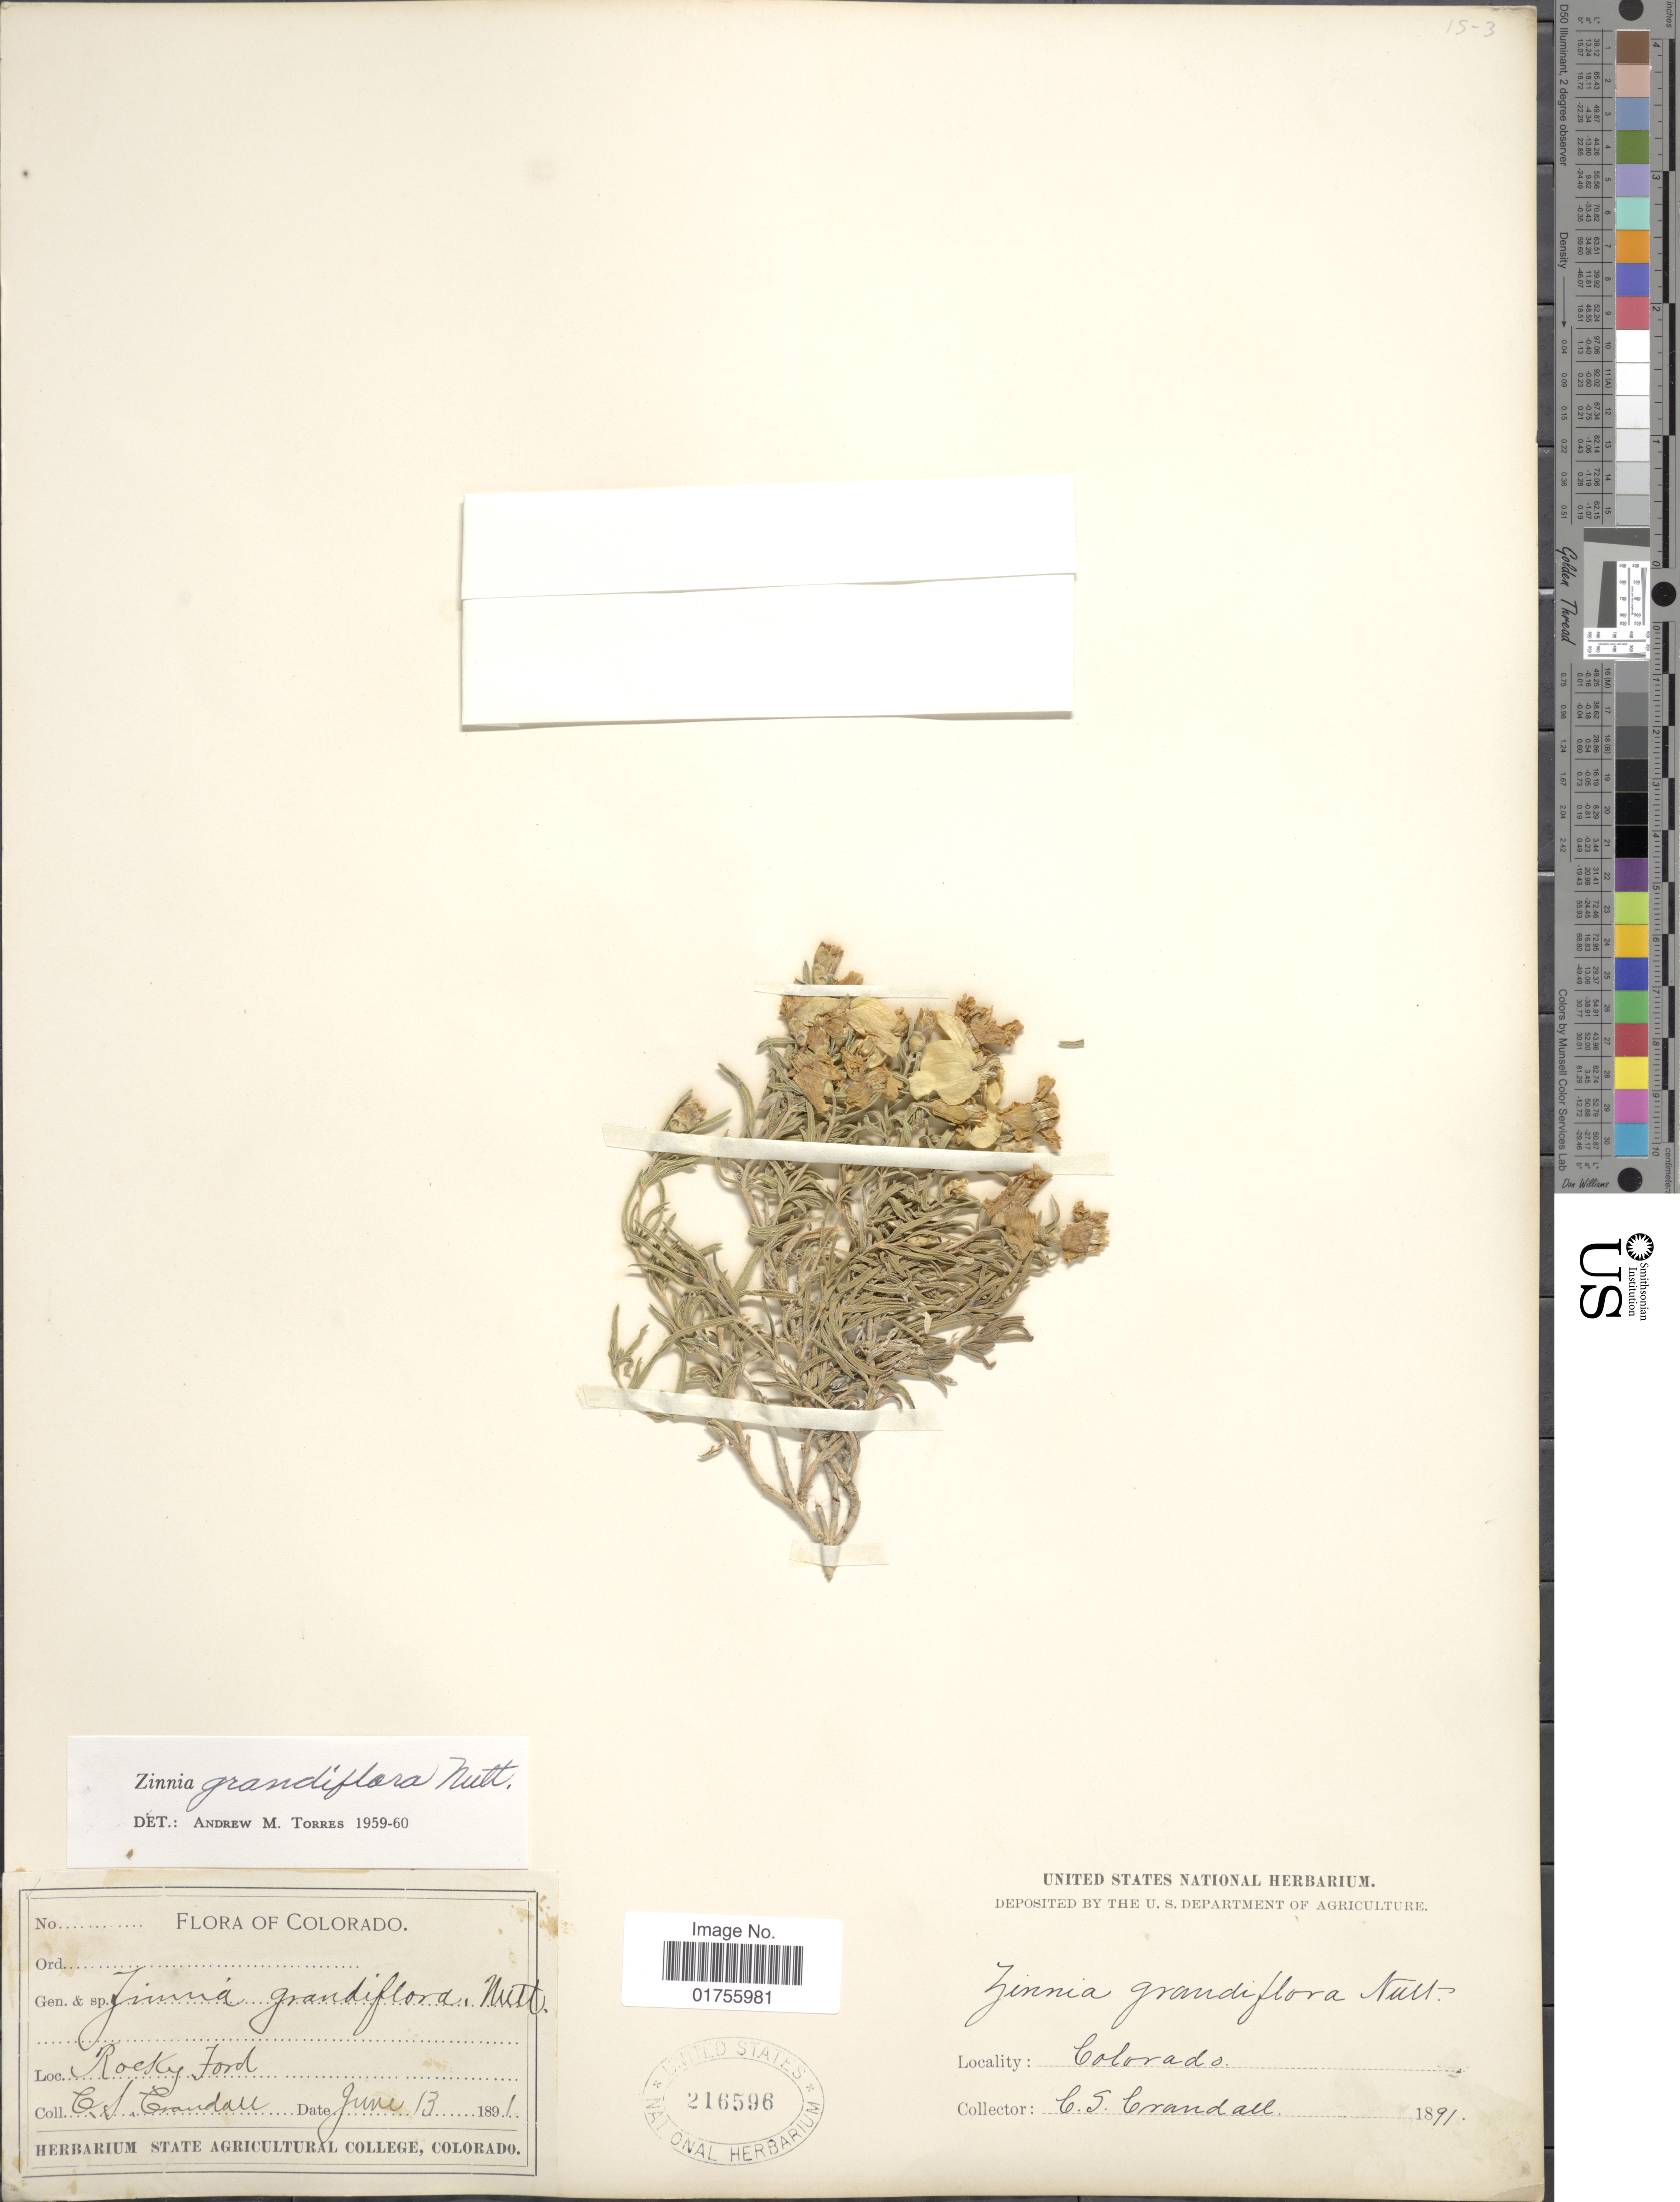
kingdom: Plantae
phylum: Tracheophyta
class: Magnoliopsida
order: Asterales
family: Asteraceae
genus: Zinnia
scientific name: Zinnia grandiflora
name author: Nutt.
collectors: C. Crandall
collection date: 1891-06-13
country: United States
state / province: Colorado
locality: Rocky Fordl, Colorado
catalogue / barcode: US 216596